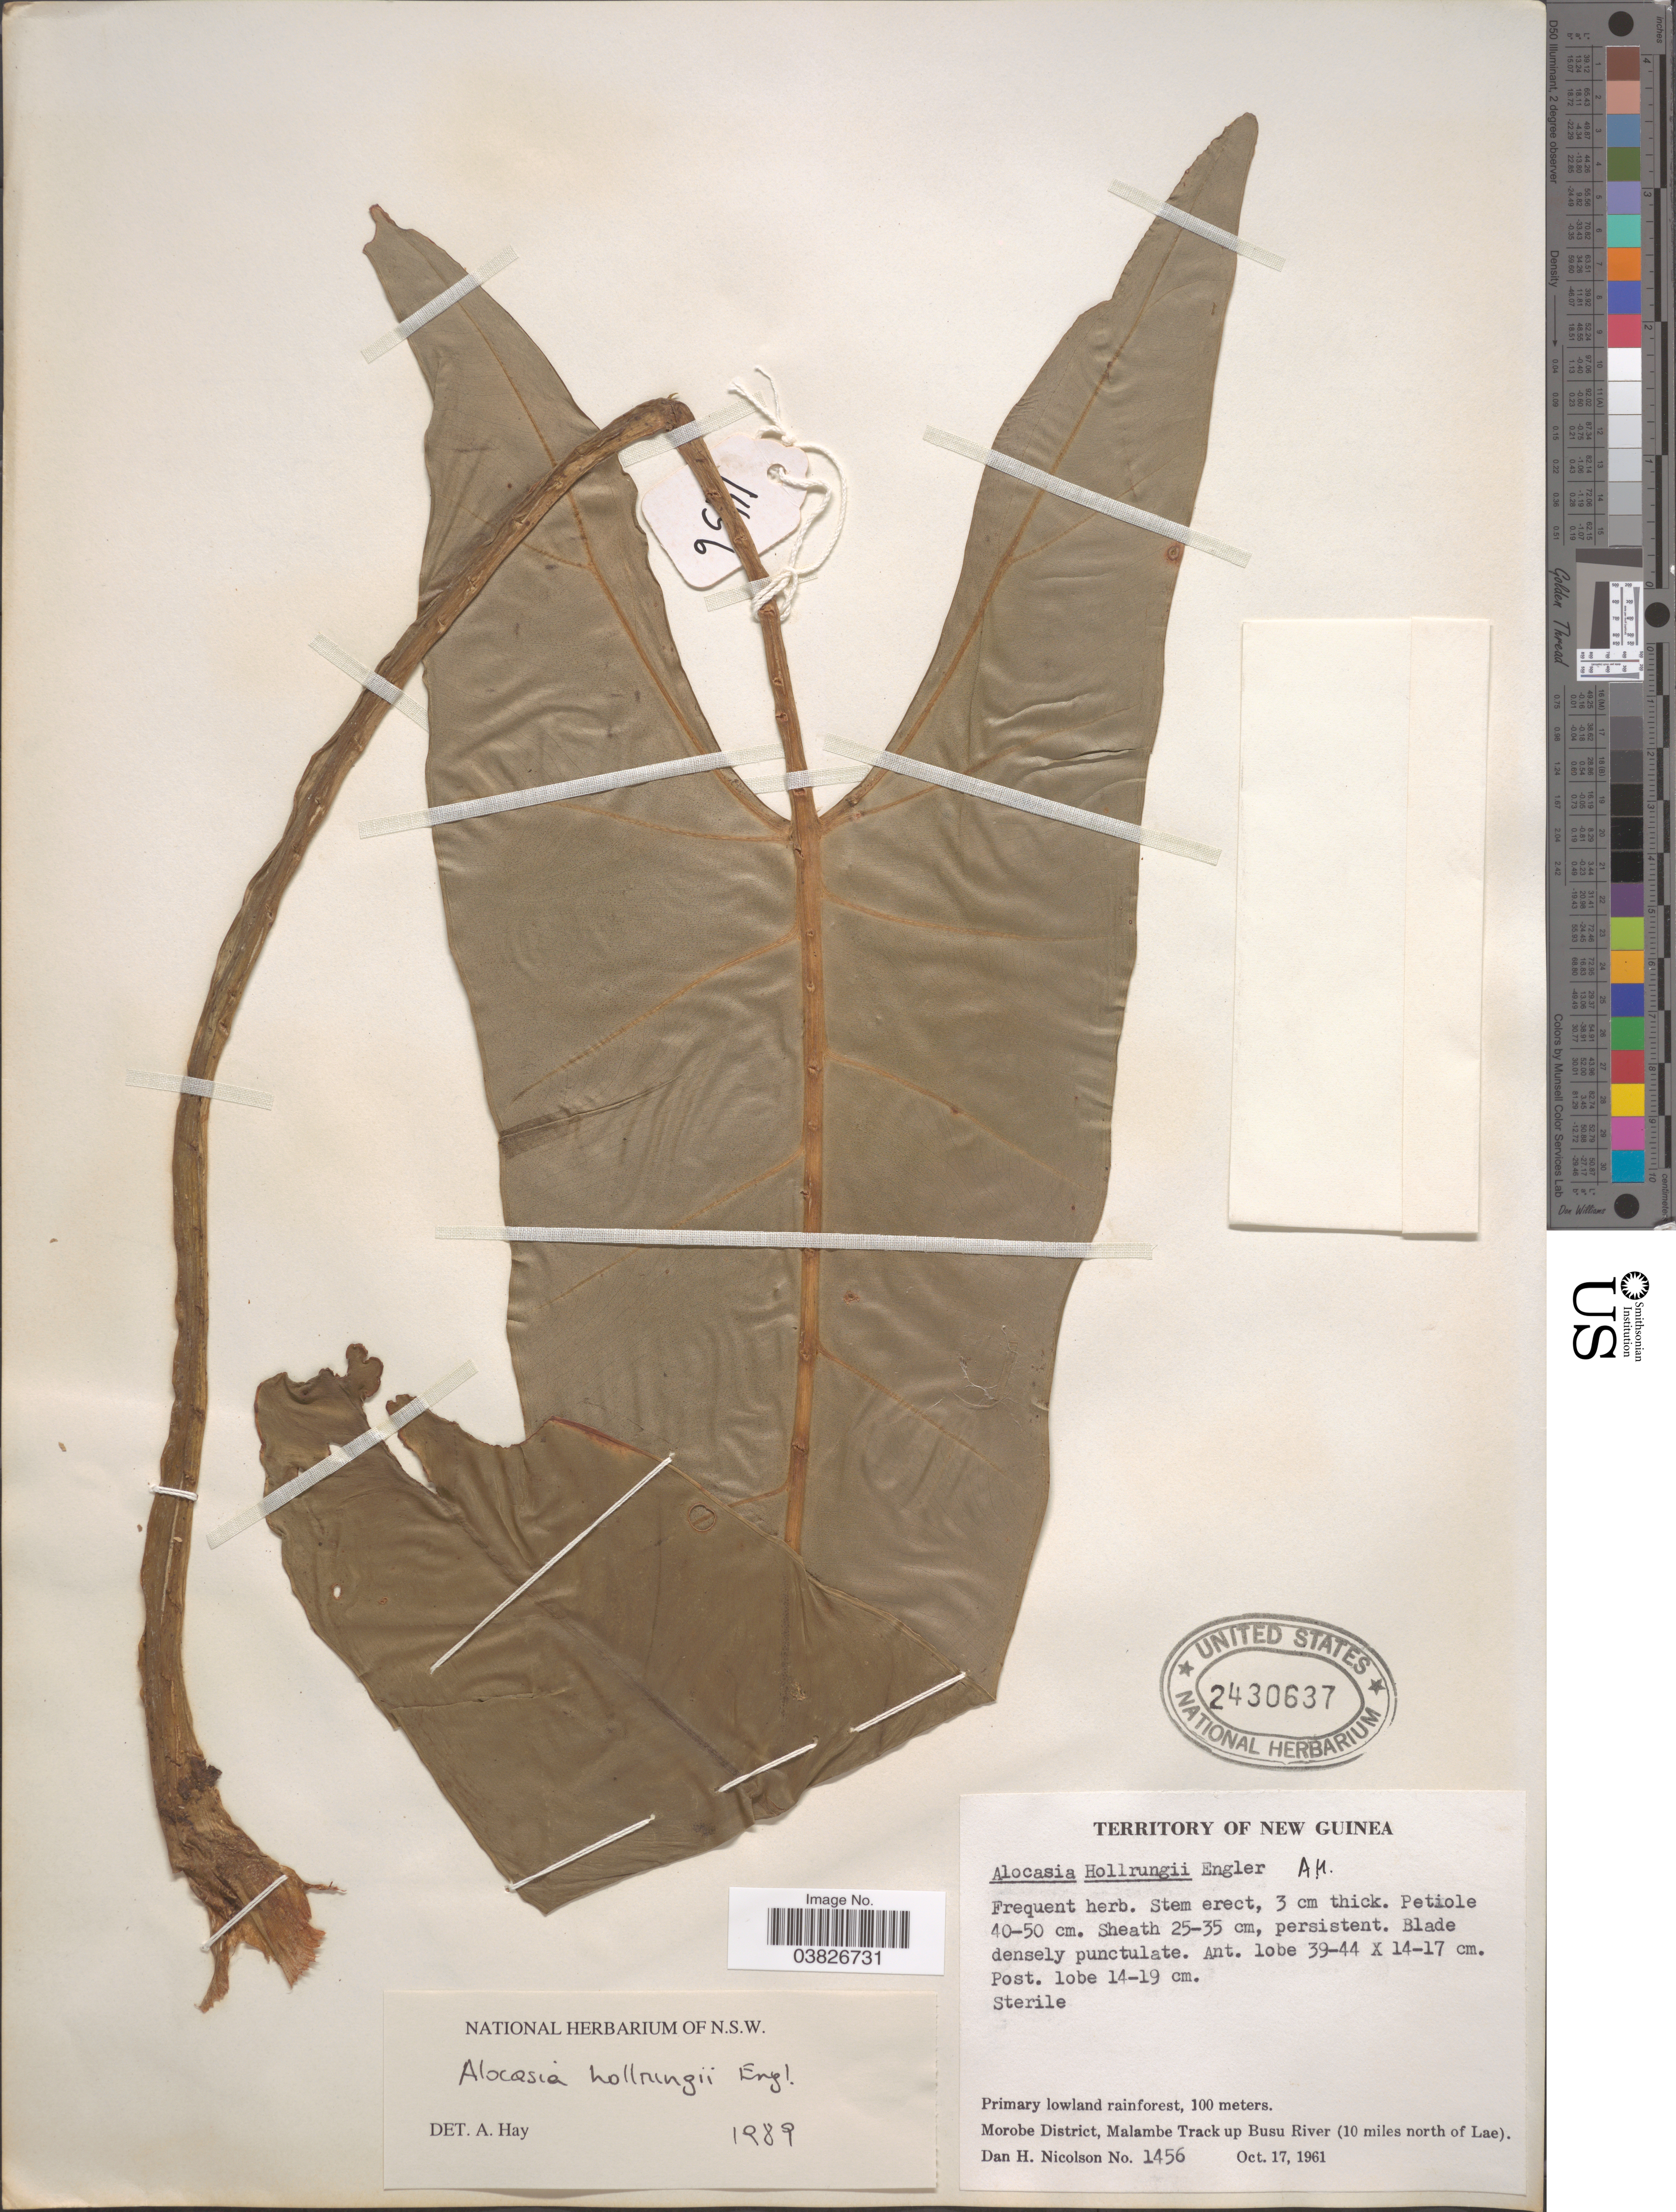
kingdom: Plantae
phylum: Tracheophyta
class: Liliopsida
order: Alismatales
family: Araceae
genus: Alocasia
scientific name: Alocasia hollrungii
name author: Endl.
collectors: D. H. Nicolson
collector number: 1456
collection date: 1961-10-17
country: Papua New Guinea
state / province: Morobe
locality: Territory of New Guinea. Primary lowland rainforest. Morobe District, Malambe Track up Busu River (10 miles north of Lae).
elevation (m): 100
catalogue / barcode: US 2430637